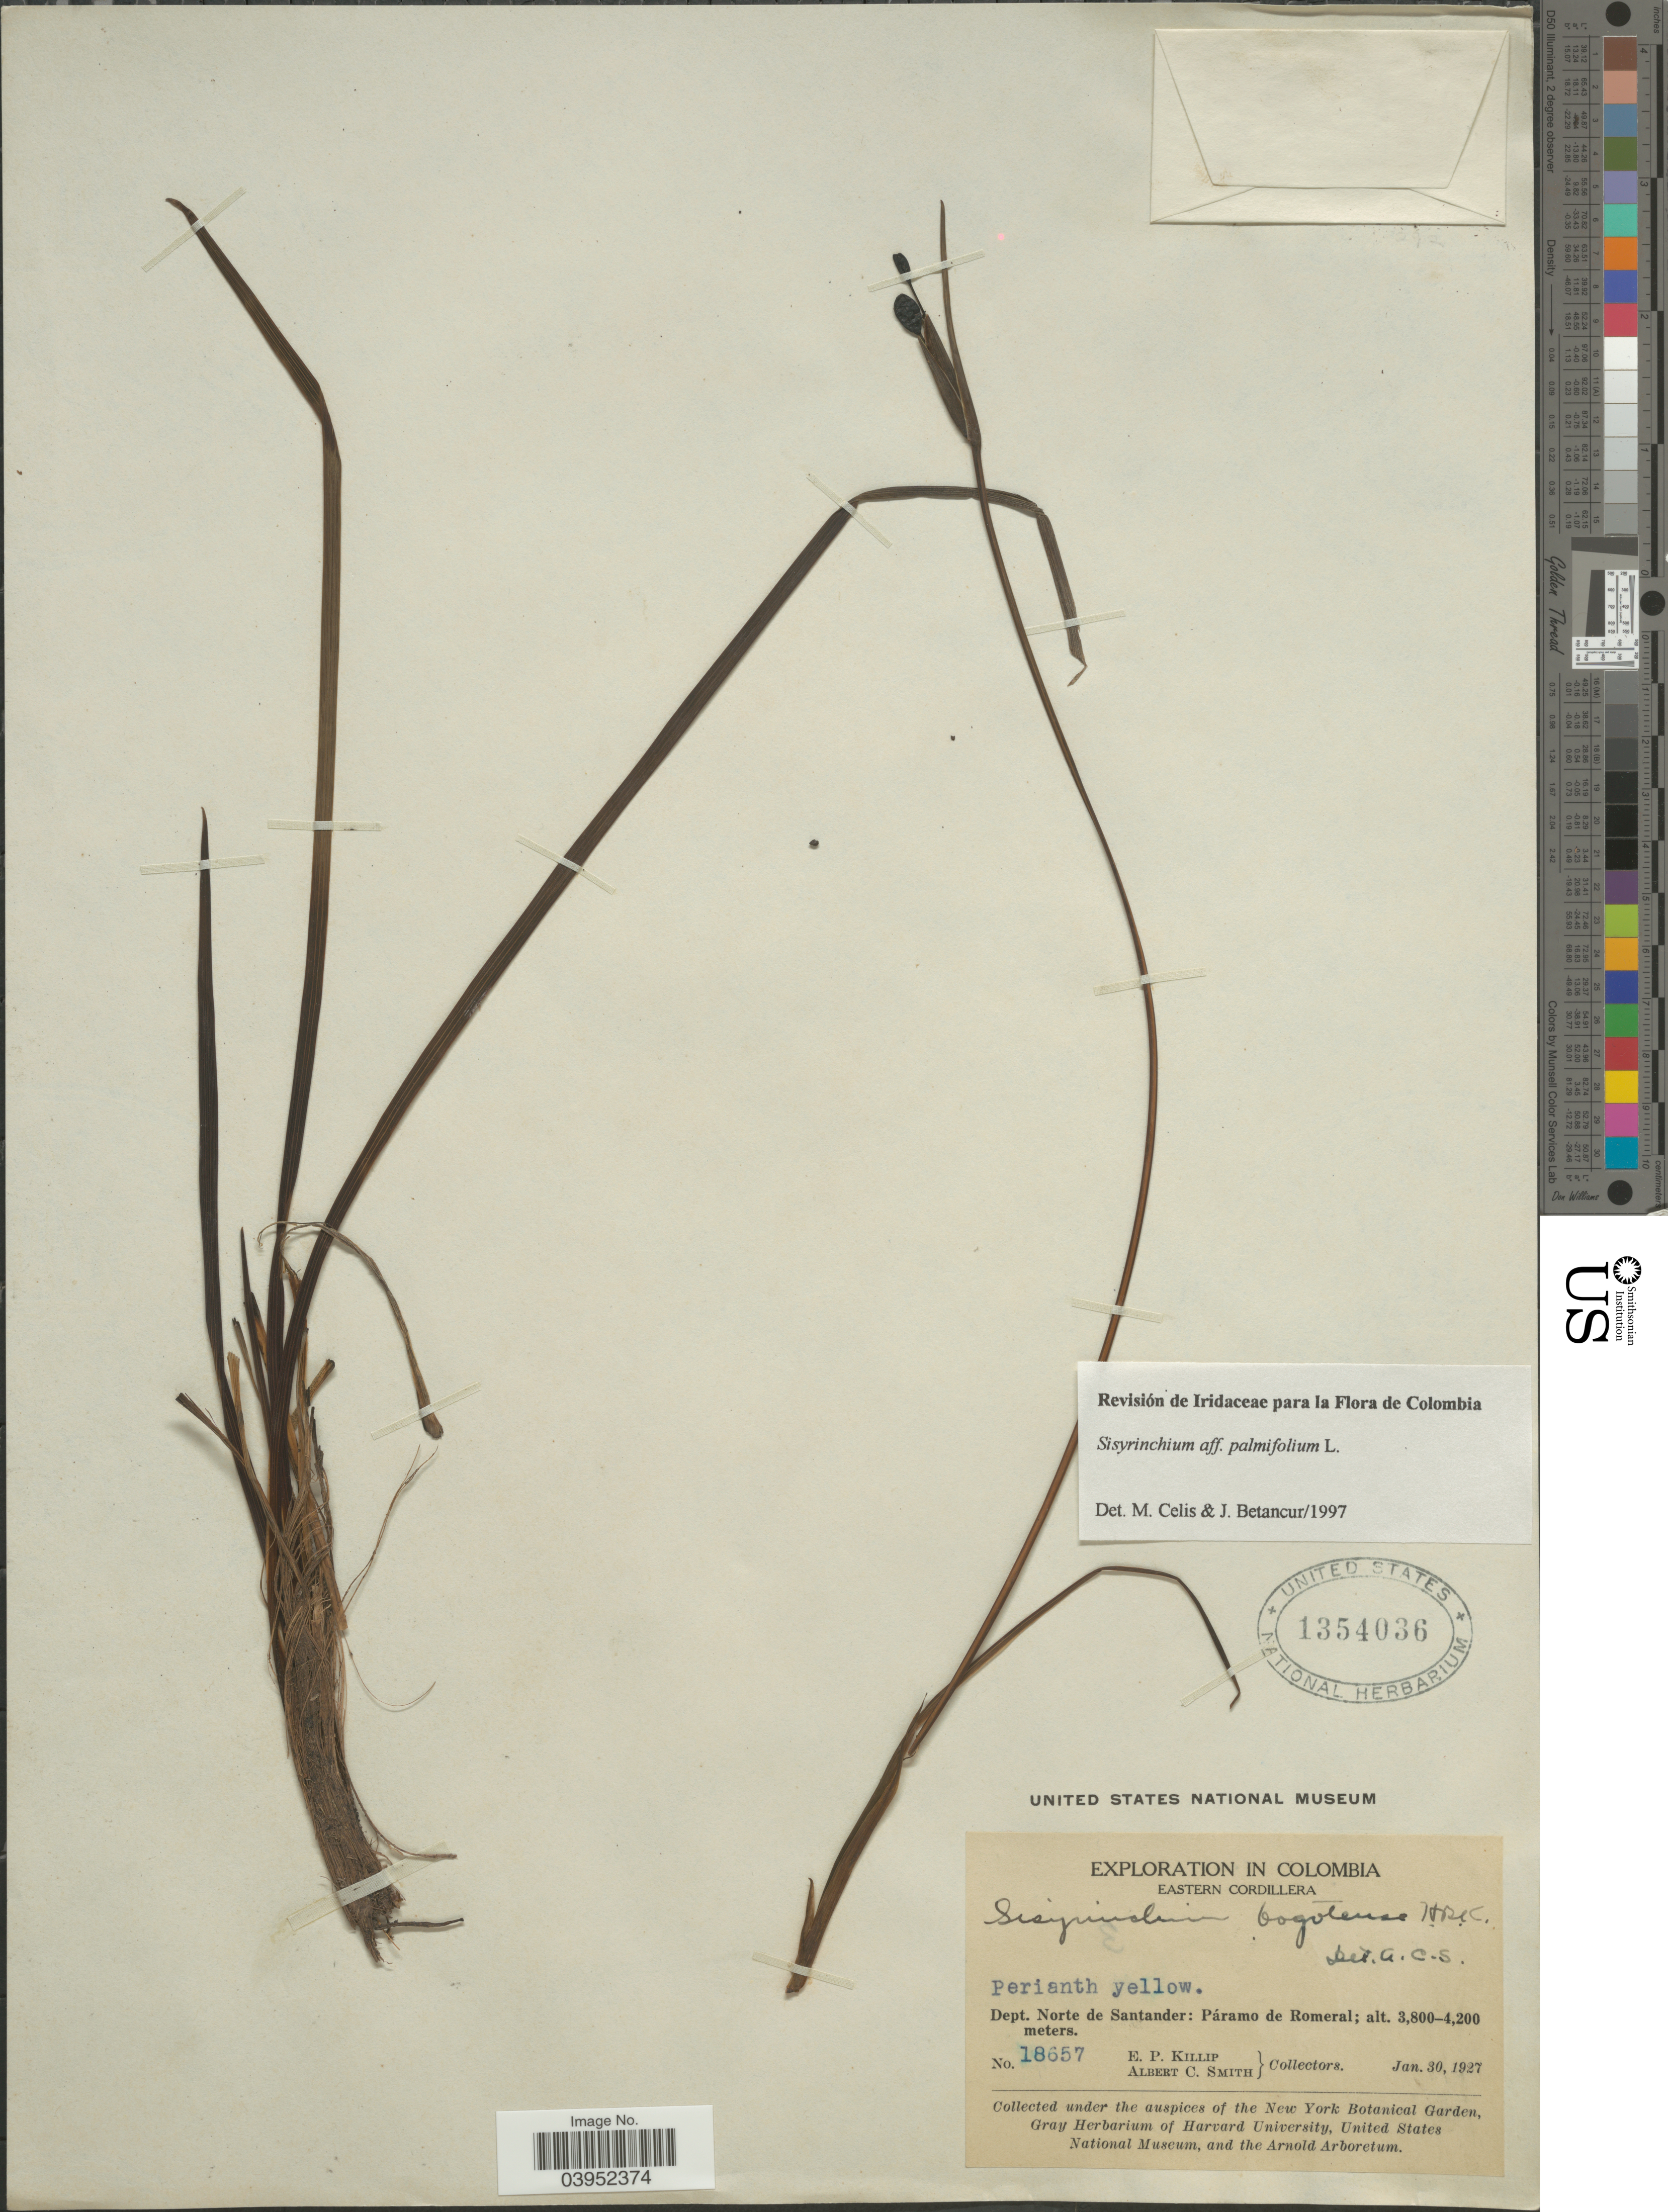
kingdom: Plantae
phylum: Tracheophyta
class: Liliopsida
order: Asparagales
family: Iridaceae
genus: Sisyrinchium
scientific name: Sisyrinchium palmifolium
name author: L.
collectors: E. P. Killip & A. C. Smith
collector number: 18657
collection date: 1927-01-30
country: Colombia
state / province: Norte de Santander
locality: Eastern Cordillera. Dept. Norte de Santander: Páramo de Romeral.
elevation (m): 3800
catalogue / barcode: US 1354036